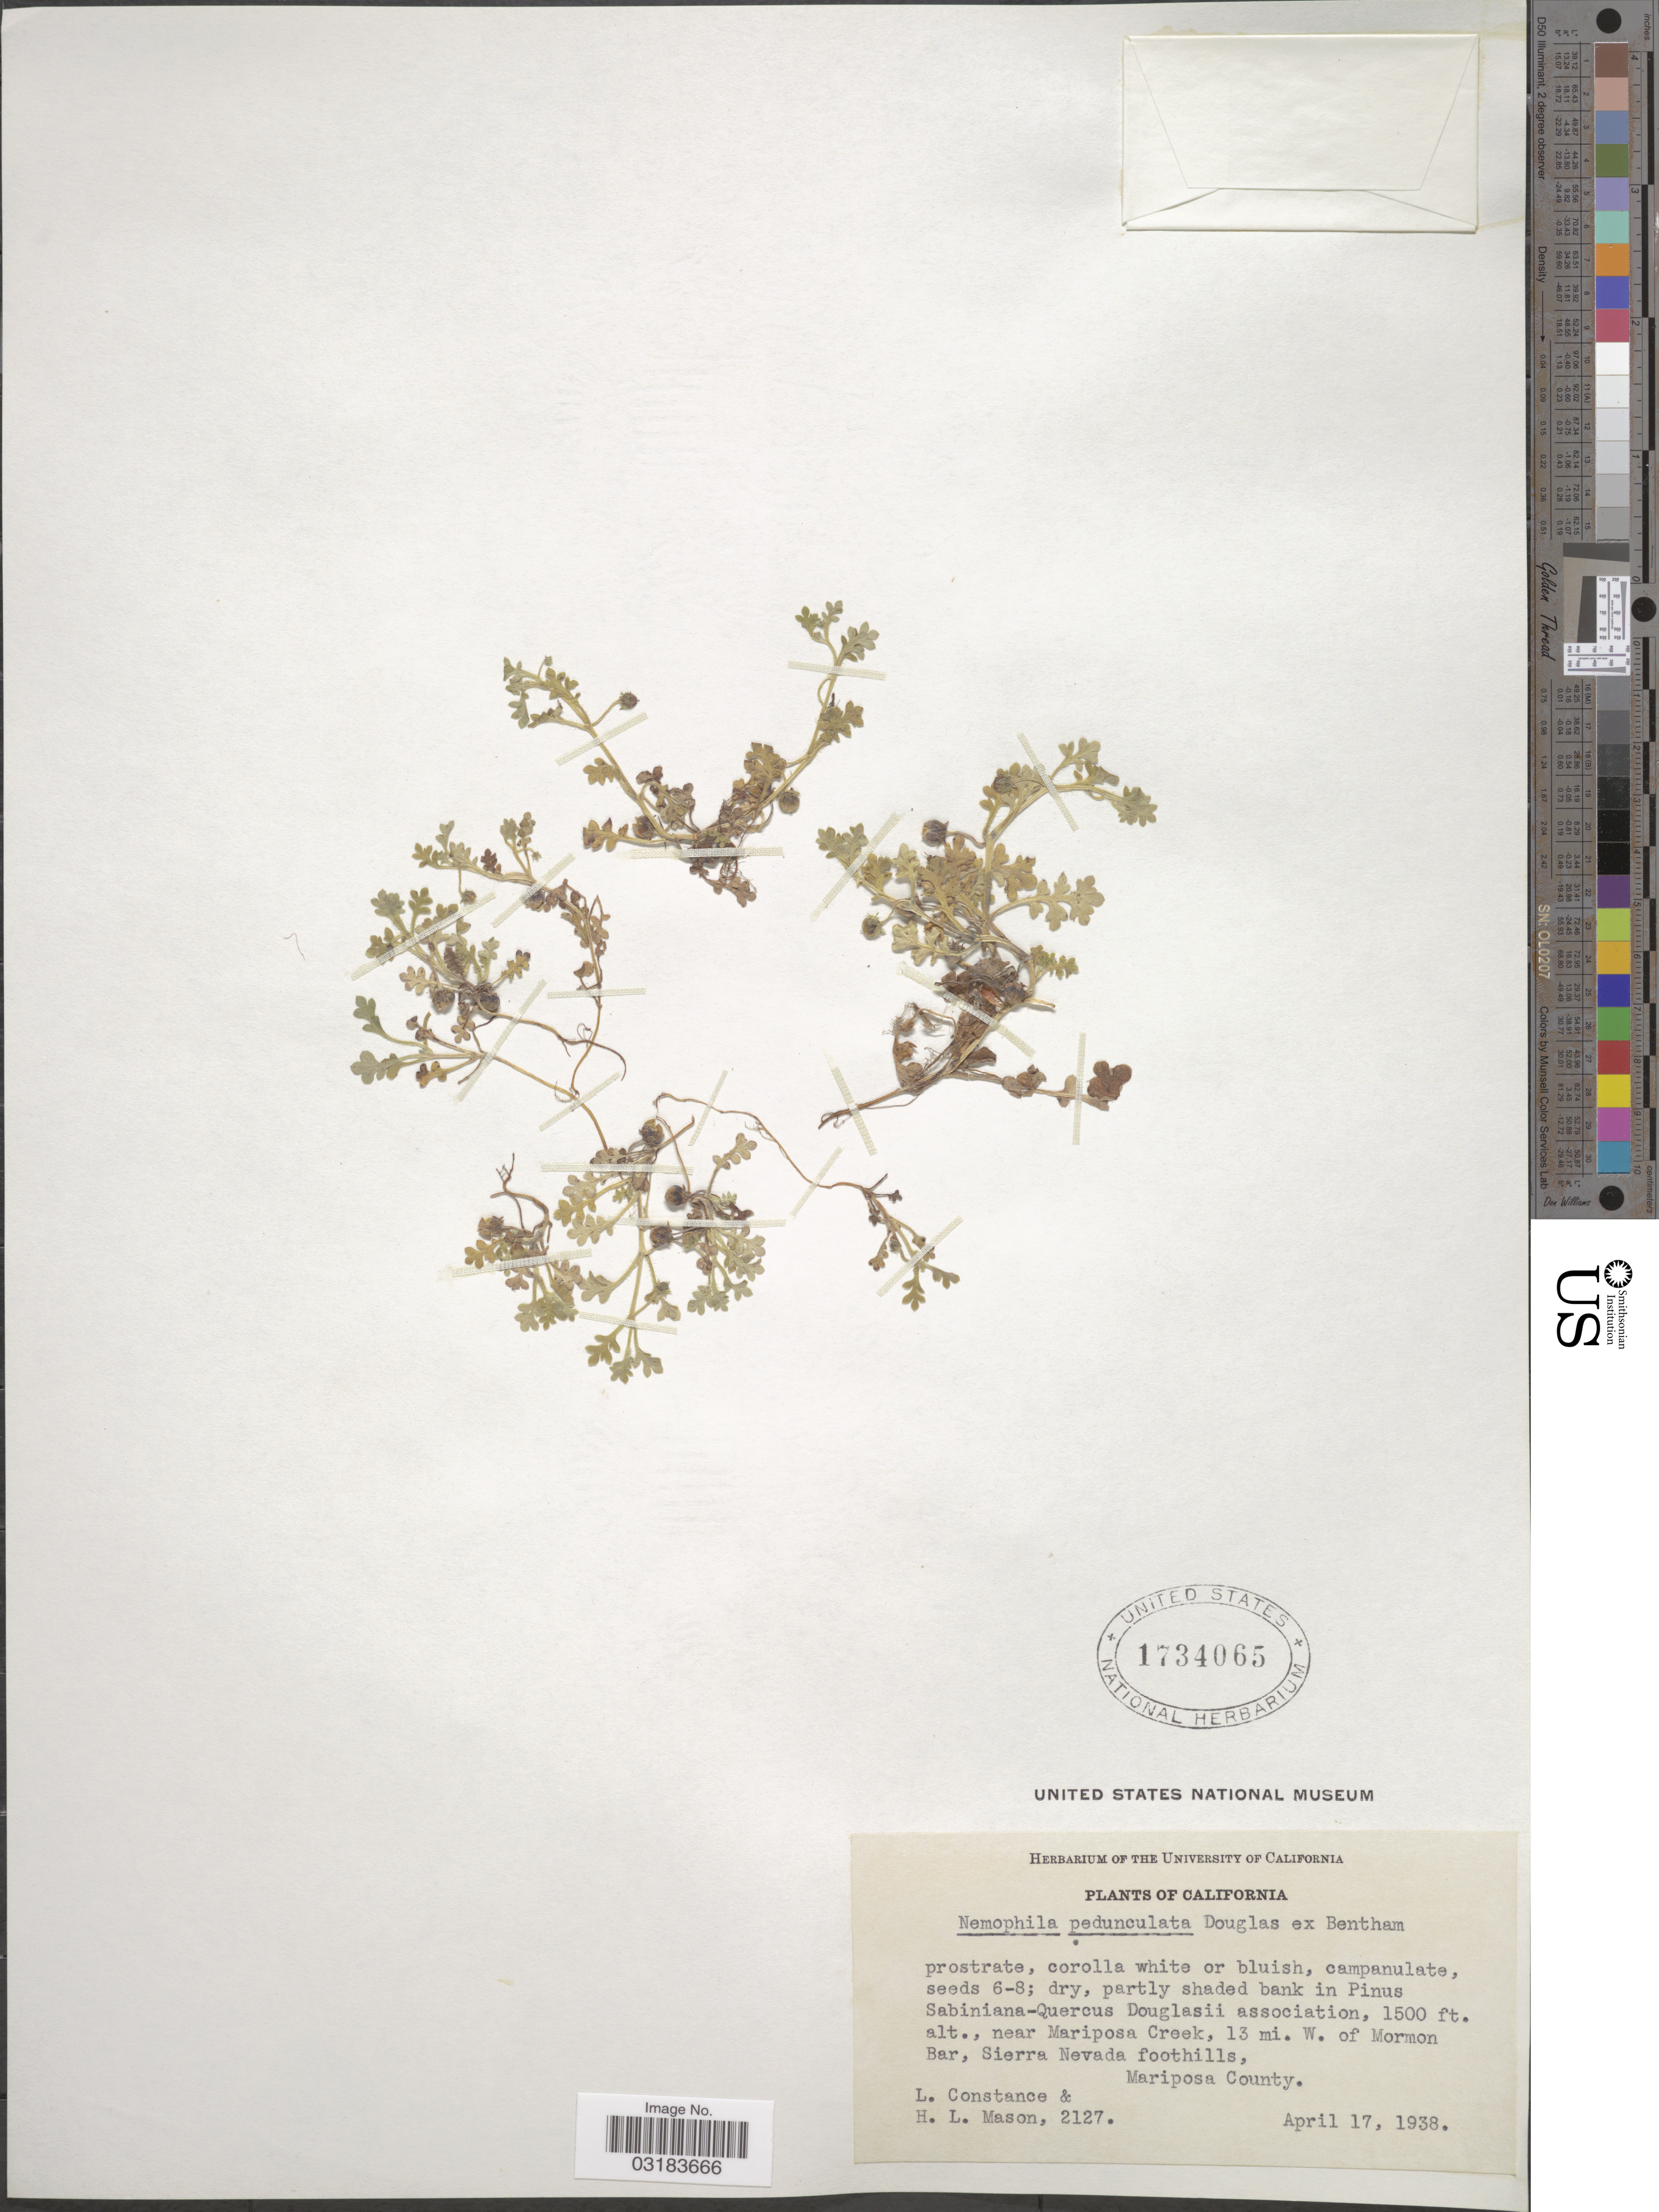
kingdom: Plantae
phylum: Tracheophyta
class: Magnoliopsida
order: Boraginales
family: Hydrophyllaceae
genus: Nemophila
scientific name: Nemophila pedunculata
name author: Douglas ex Benth.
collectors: L. Constance & H. L. Mason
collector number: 2127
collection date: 1938-04-17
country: United States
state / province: California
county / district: Mariposa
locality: Near Mariposa Creek, 13 mi. W. of Mormon Bar, Sierra Nevada foothills, Mariposa County.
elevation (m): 457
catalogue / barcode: US 1734065